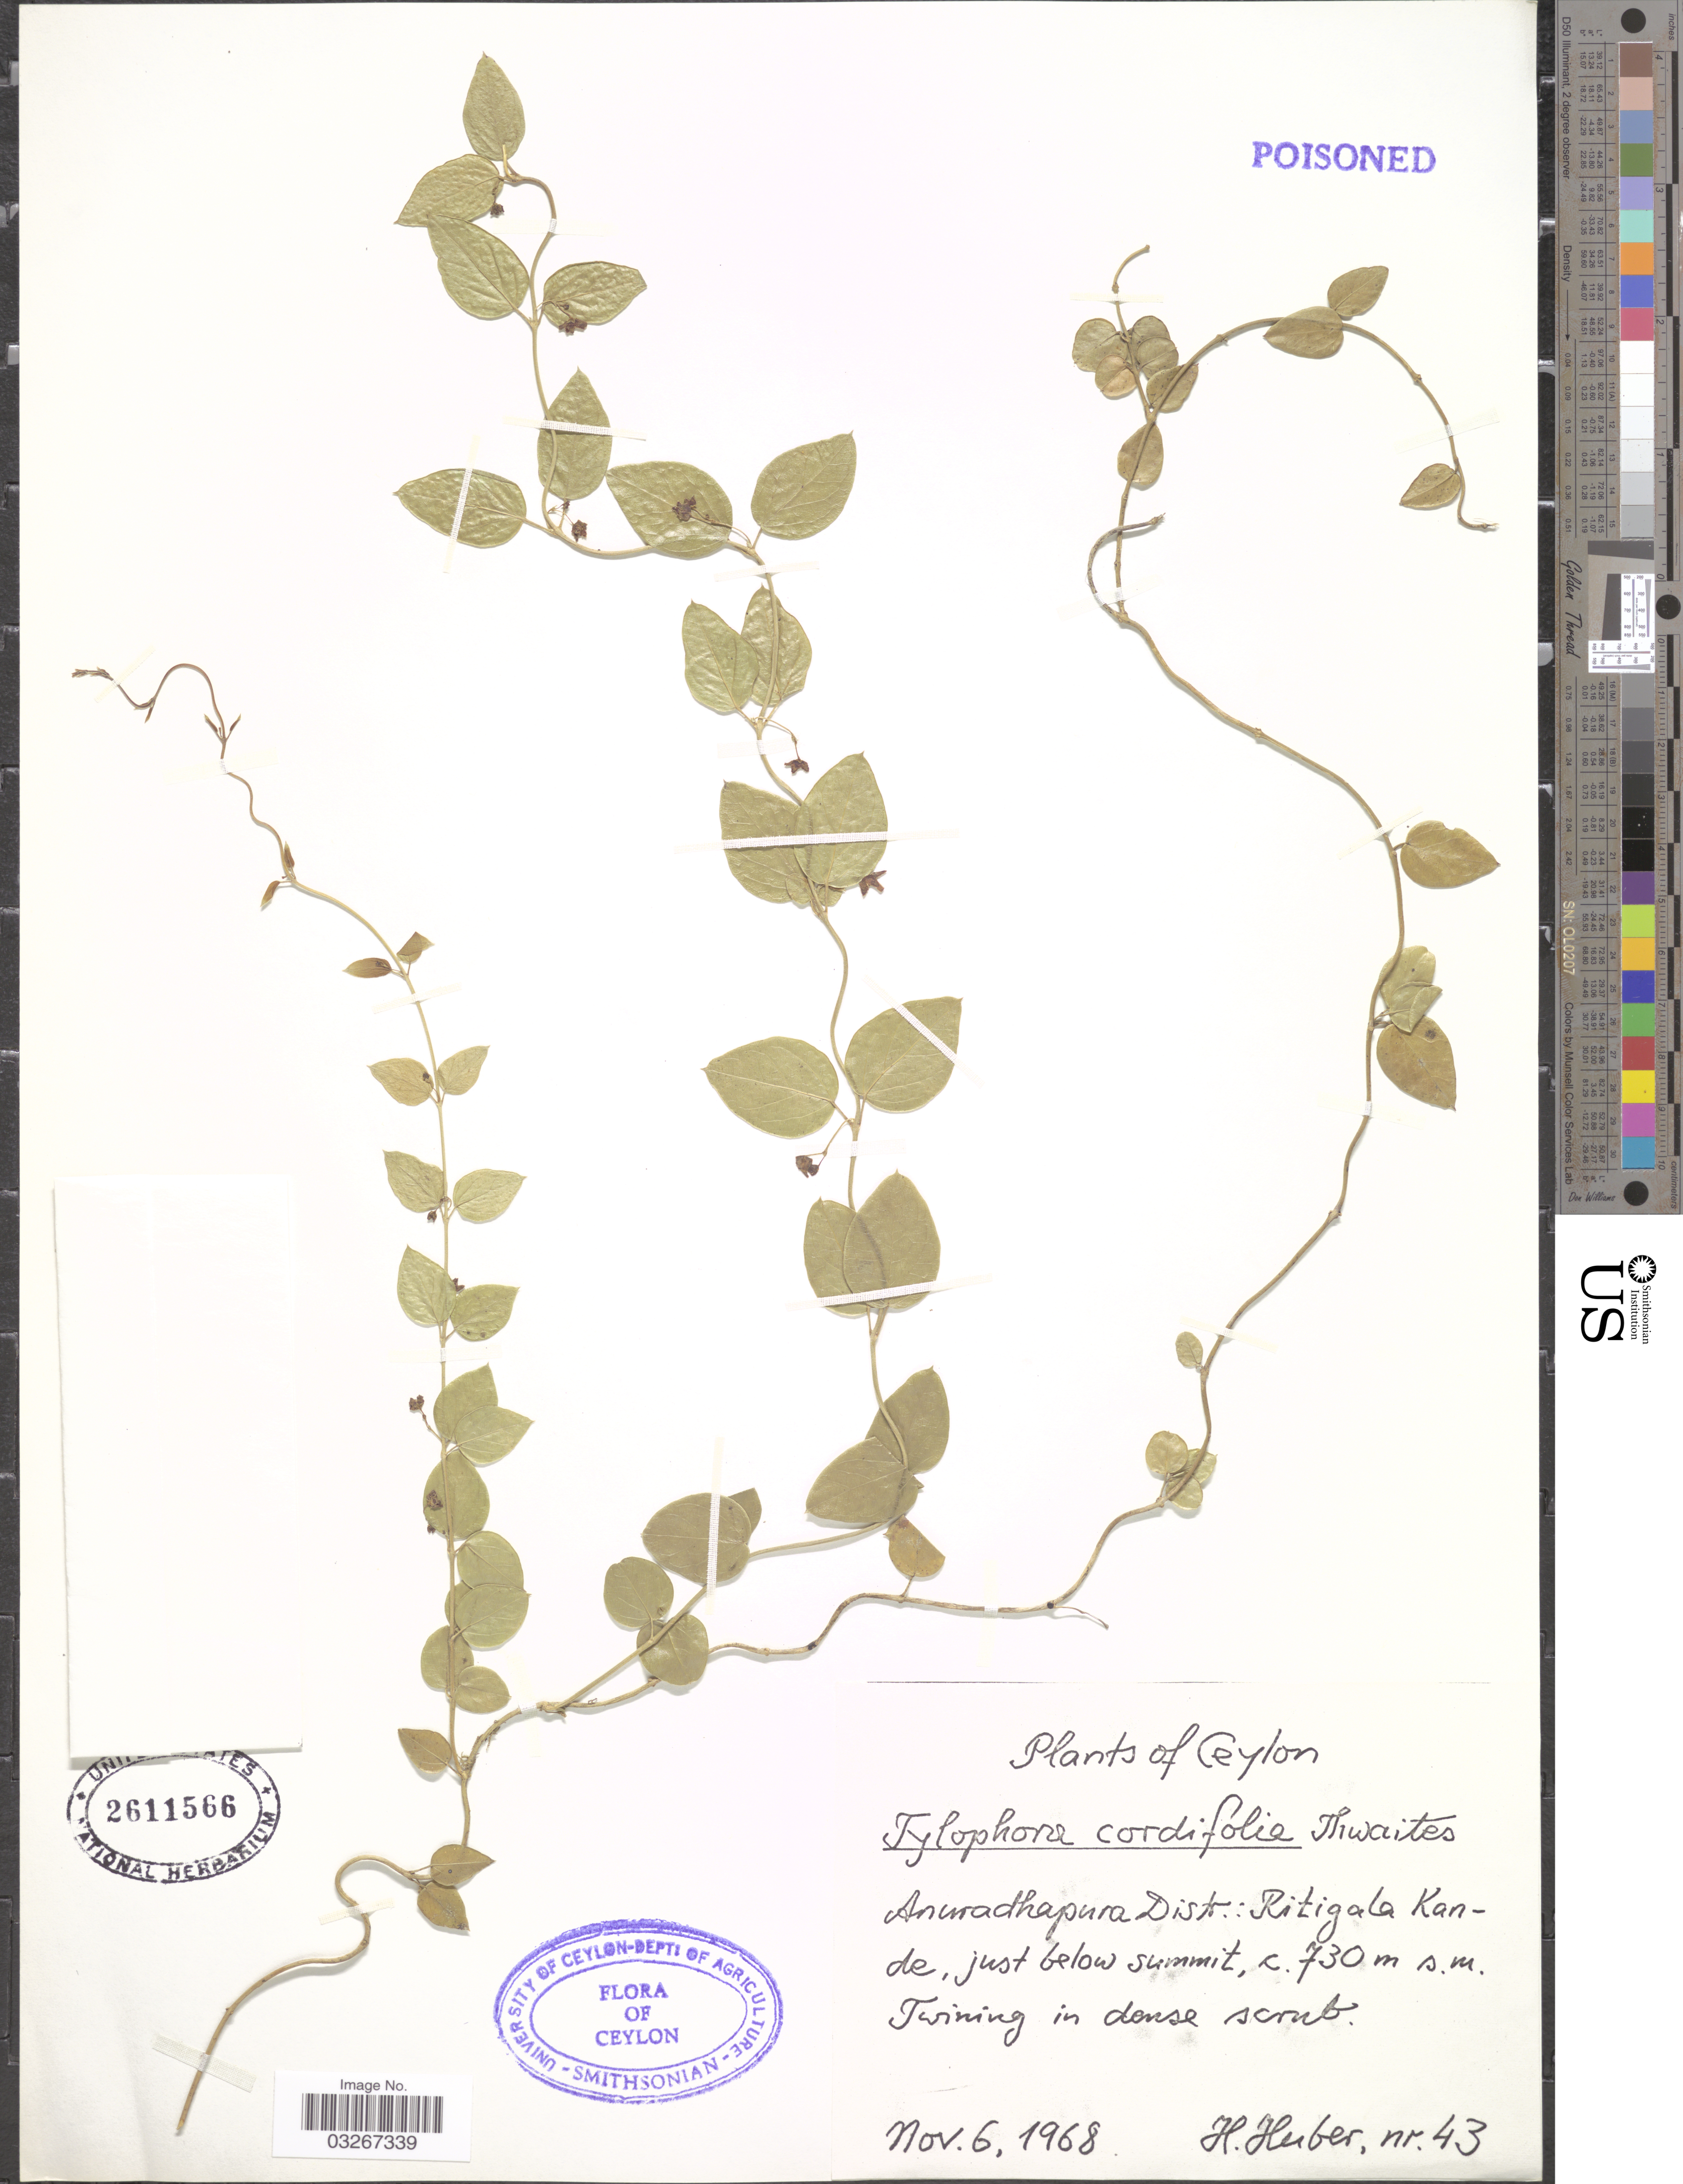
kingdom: Plantae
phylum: Tracheophyta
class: Magnoliopsida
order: Gentianales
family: Apocynaceae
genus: Tylophora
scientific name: Tylophora cordifolia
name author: Thwaites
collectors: H. Huber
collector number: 43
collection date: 1968-11-06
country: Sri Lanka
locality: Ceylon. Anuradhapura Distr.: Ritigala Kande.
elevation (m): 730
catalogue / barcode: US 2611566